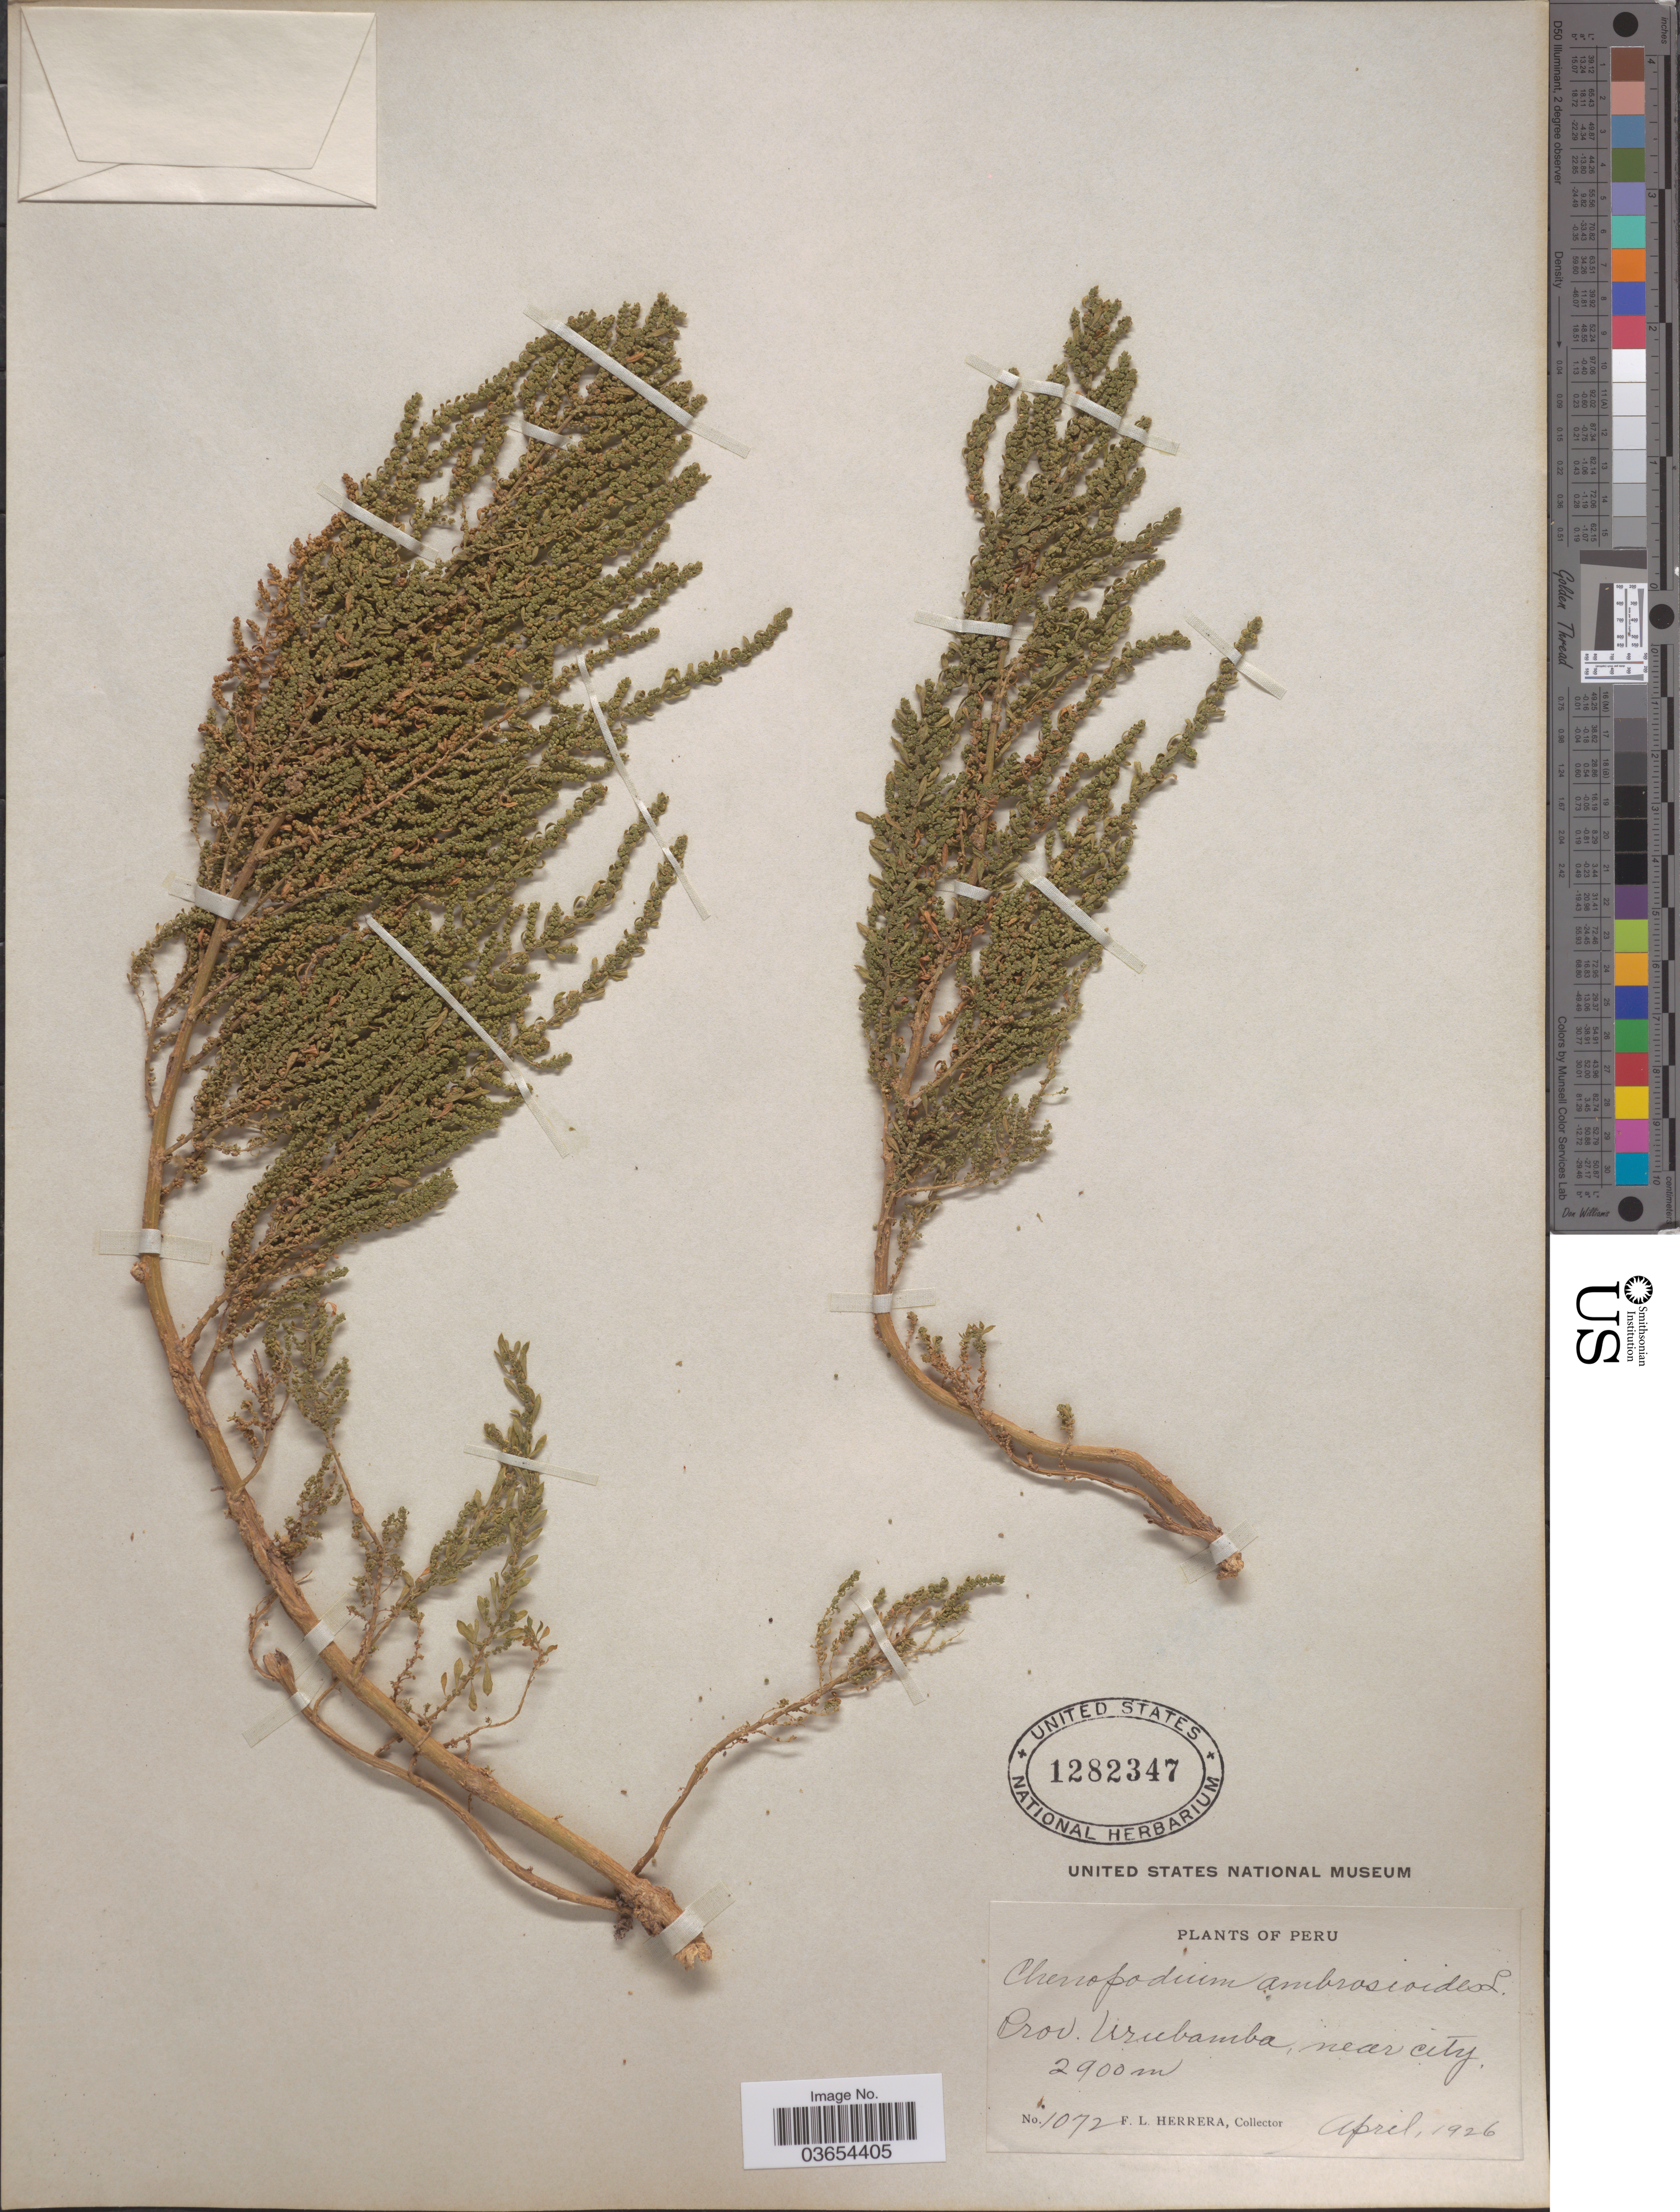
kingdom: Plantae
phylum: Tracheophyta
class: Magnoliopsida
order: Caryophyllales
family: Amaranthaceae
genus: Chenopodium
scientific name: Chenopodium ambrosioides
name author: L.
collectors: F. L. Herrera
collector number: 1072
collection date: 1926-04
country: Peru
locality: Prov. Urubamba, near city.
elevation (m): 2900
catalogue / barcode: US 1282347